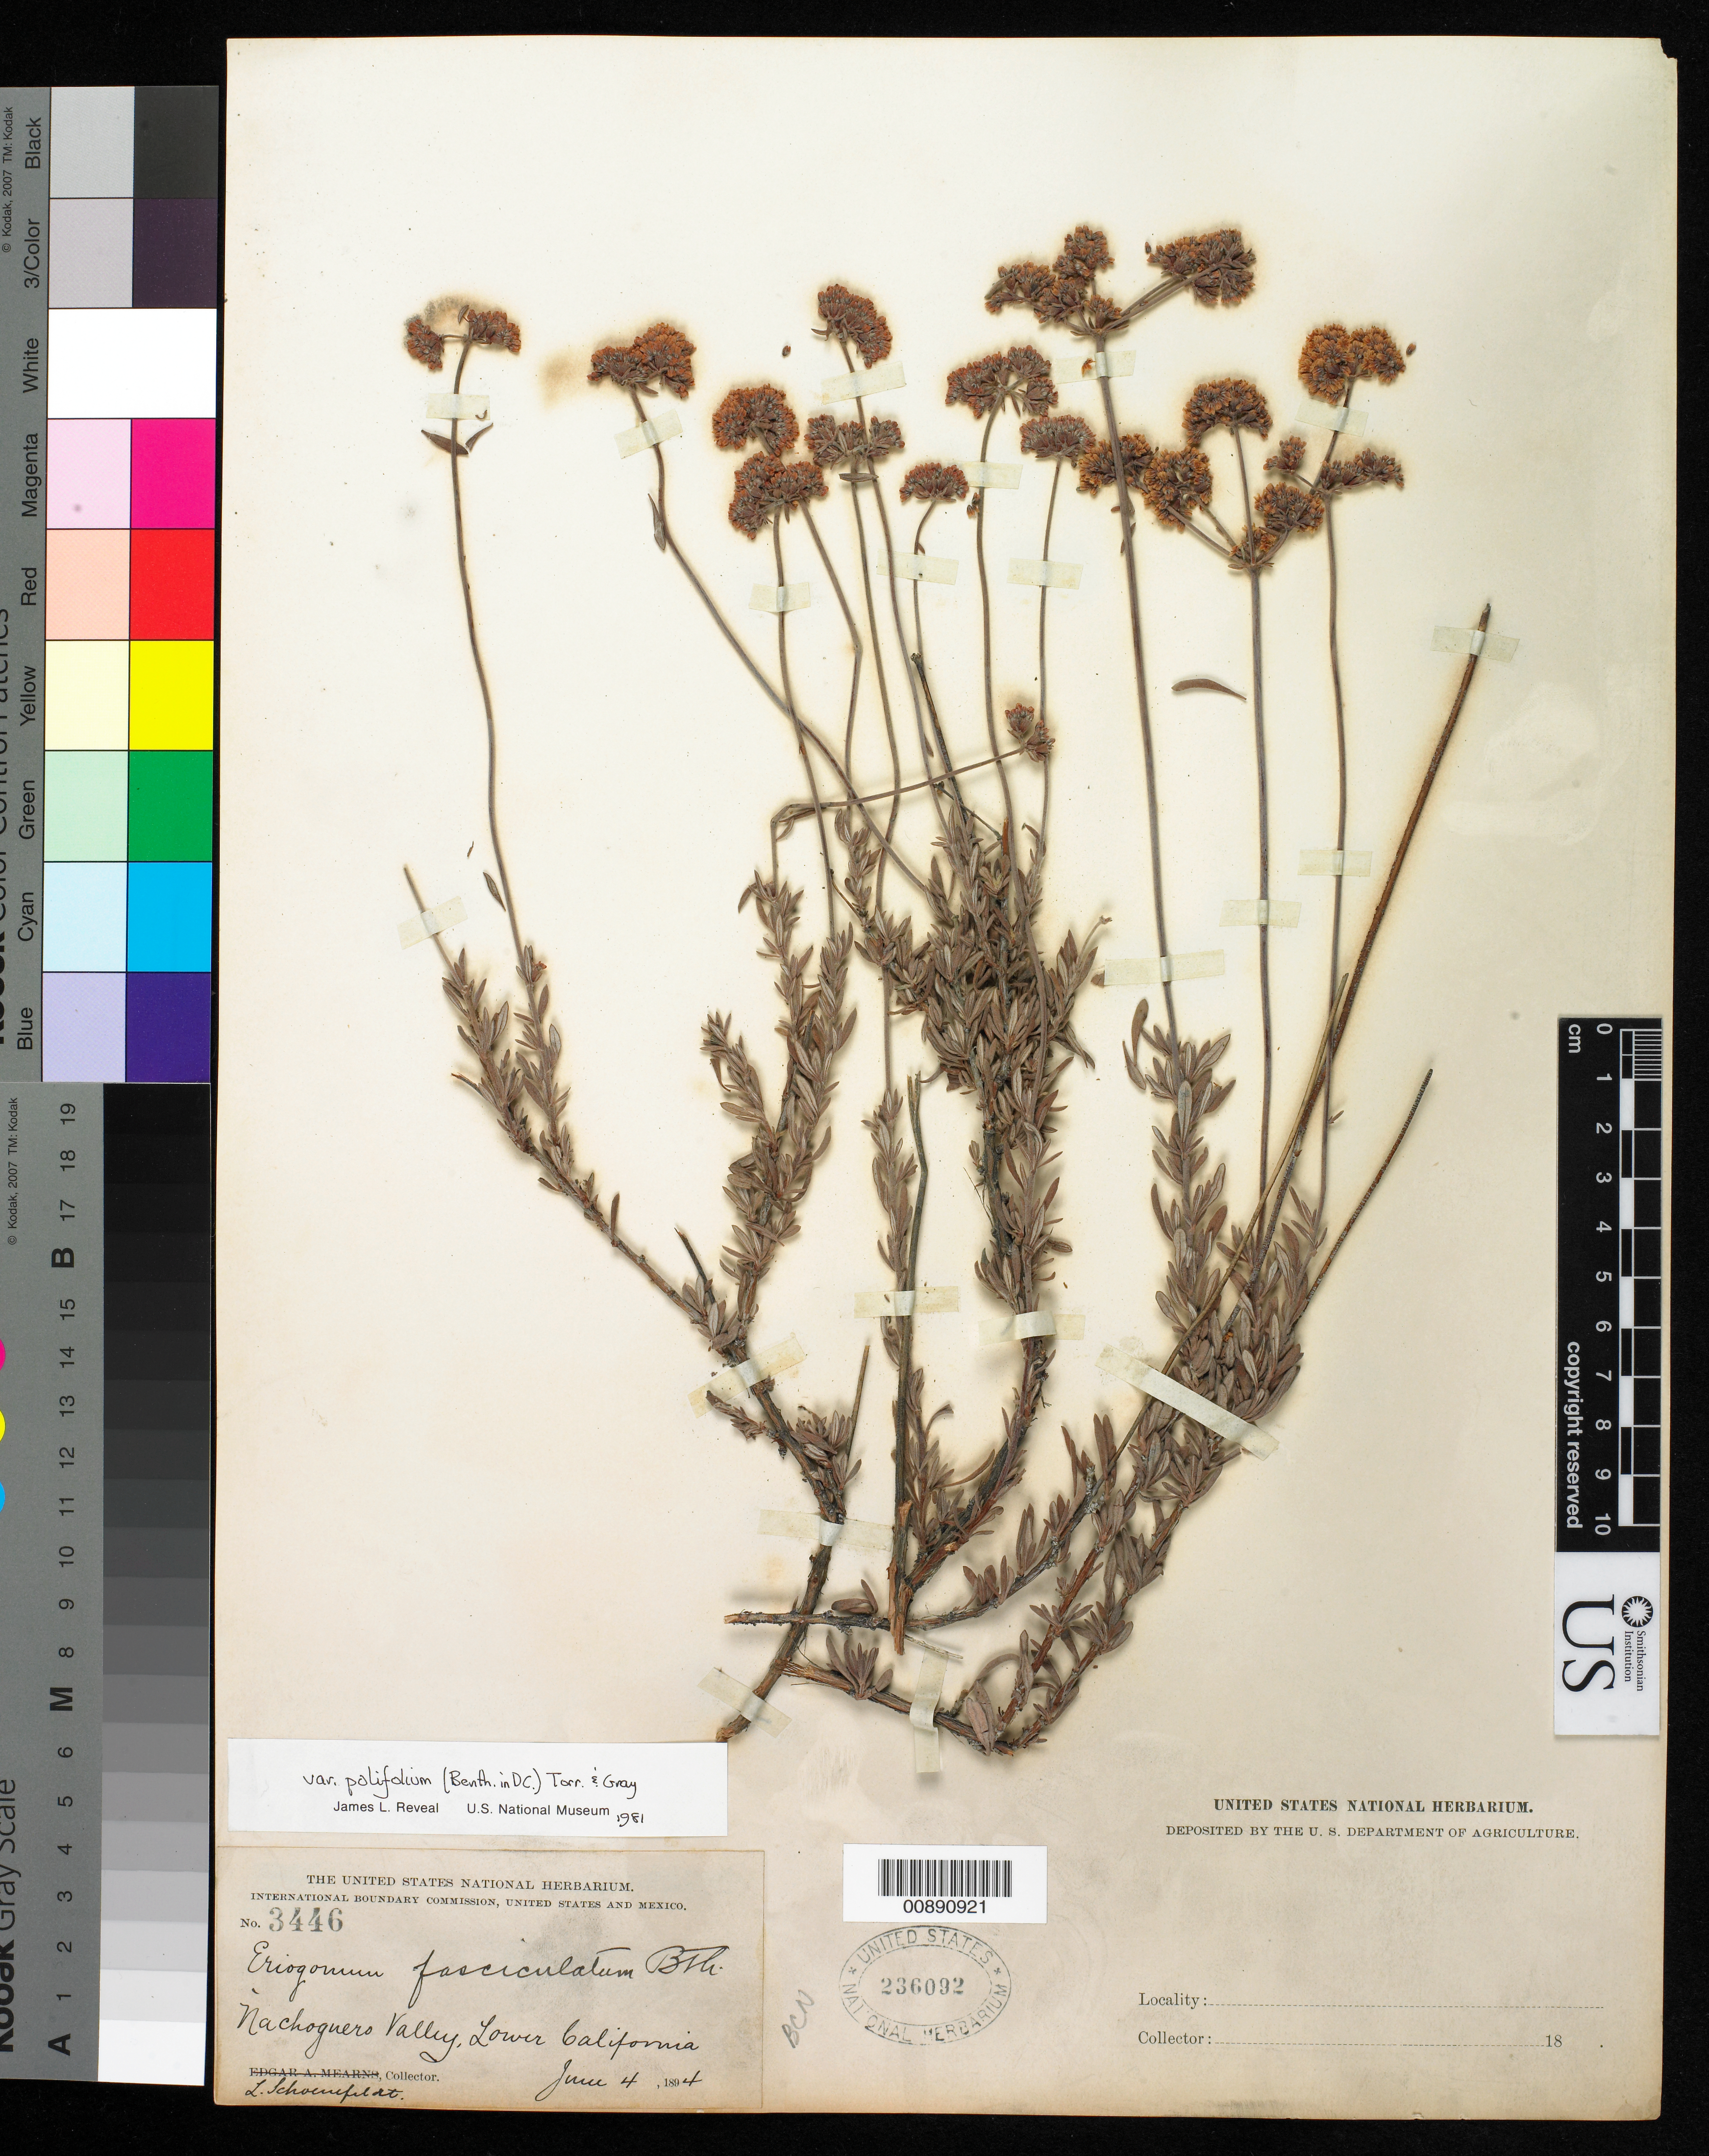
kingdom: Plantae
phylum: Tracheophyta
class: Magnoliopsida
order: Caryophyllales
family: Polygonaceae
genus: Eriogonum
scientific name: Eriogonum fasciculatum var. polifolium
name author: (Benth.) Torr. & A. Gray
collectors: L. Schoenfeldt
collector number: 3446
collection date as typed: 04 Jun 1894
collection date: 1894-06-04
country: Mexico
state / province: Baja California Norte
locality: Nachoguero Valley, Baja California.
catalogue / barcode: US 236092